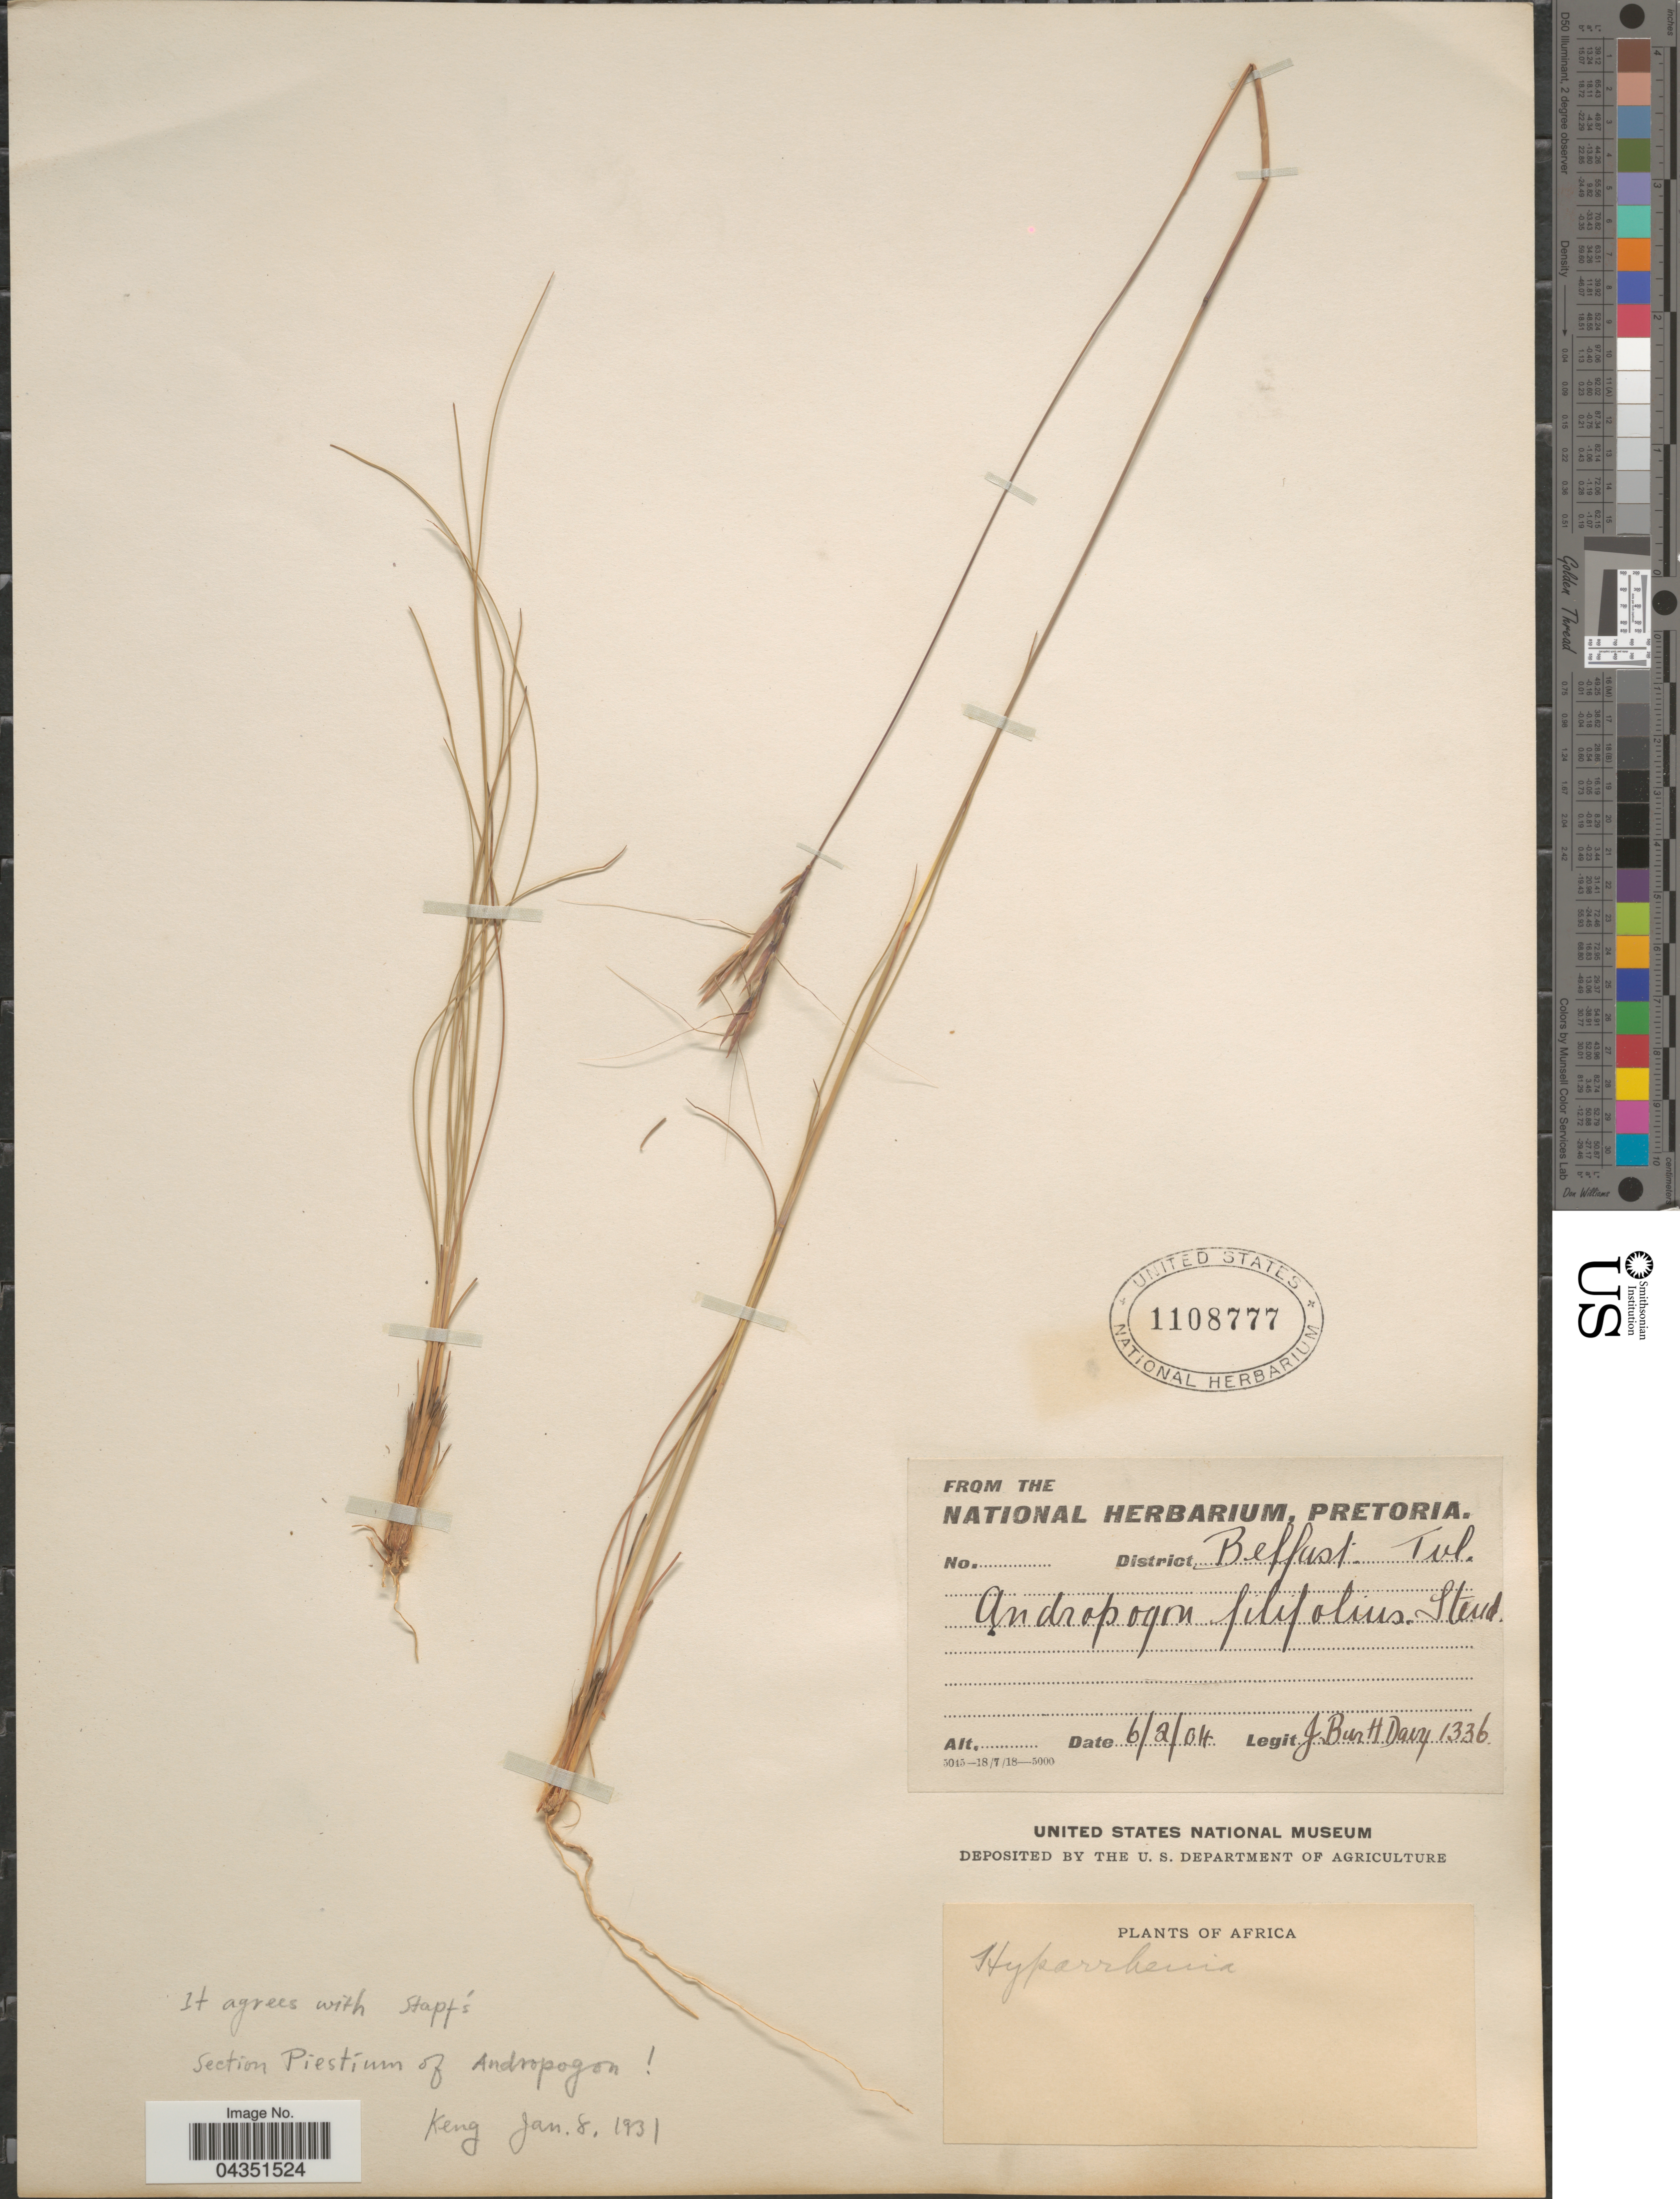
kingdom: Plantae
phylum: Tracheophyta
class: Liliopsida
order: Poales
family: Poaceae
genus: Diheteropogon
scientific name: Diheteropogon filifolius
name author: (Nees) Clayton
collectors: J. Burtt Davy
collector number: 1336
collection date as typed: Transcribed d/m/y: 6/2/4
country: South Africa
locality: District Belfast. Tvl.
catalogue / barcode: US 1108777